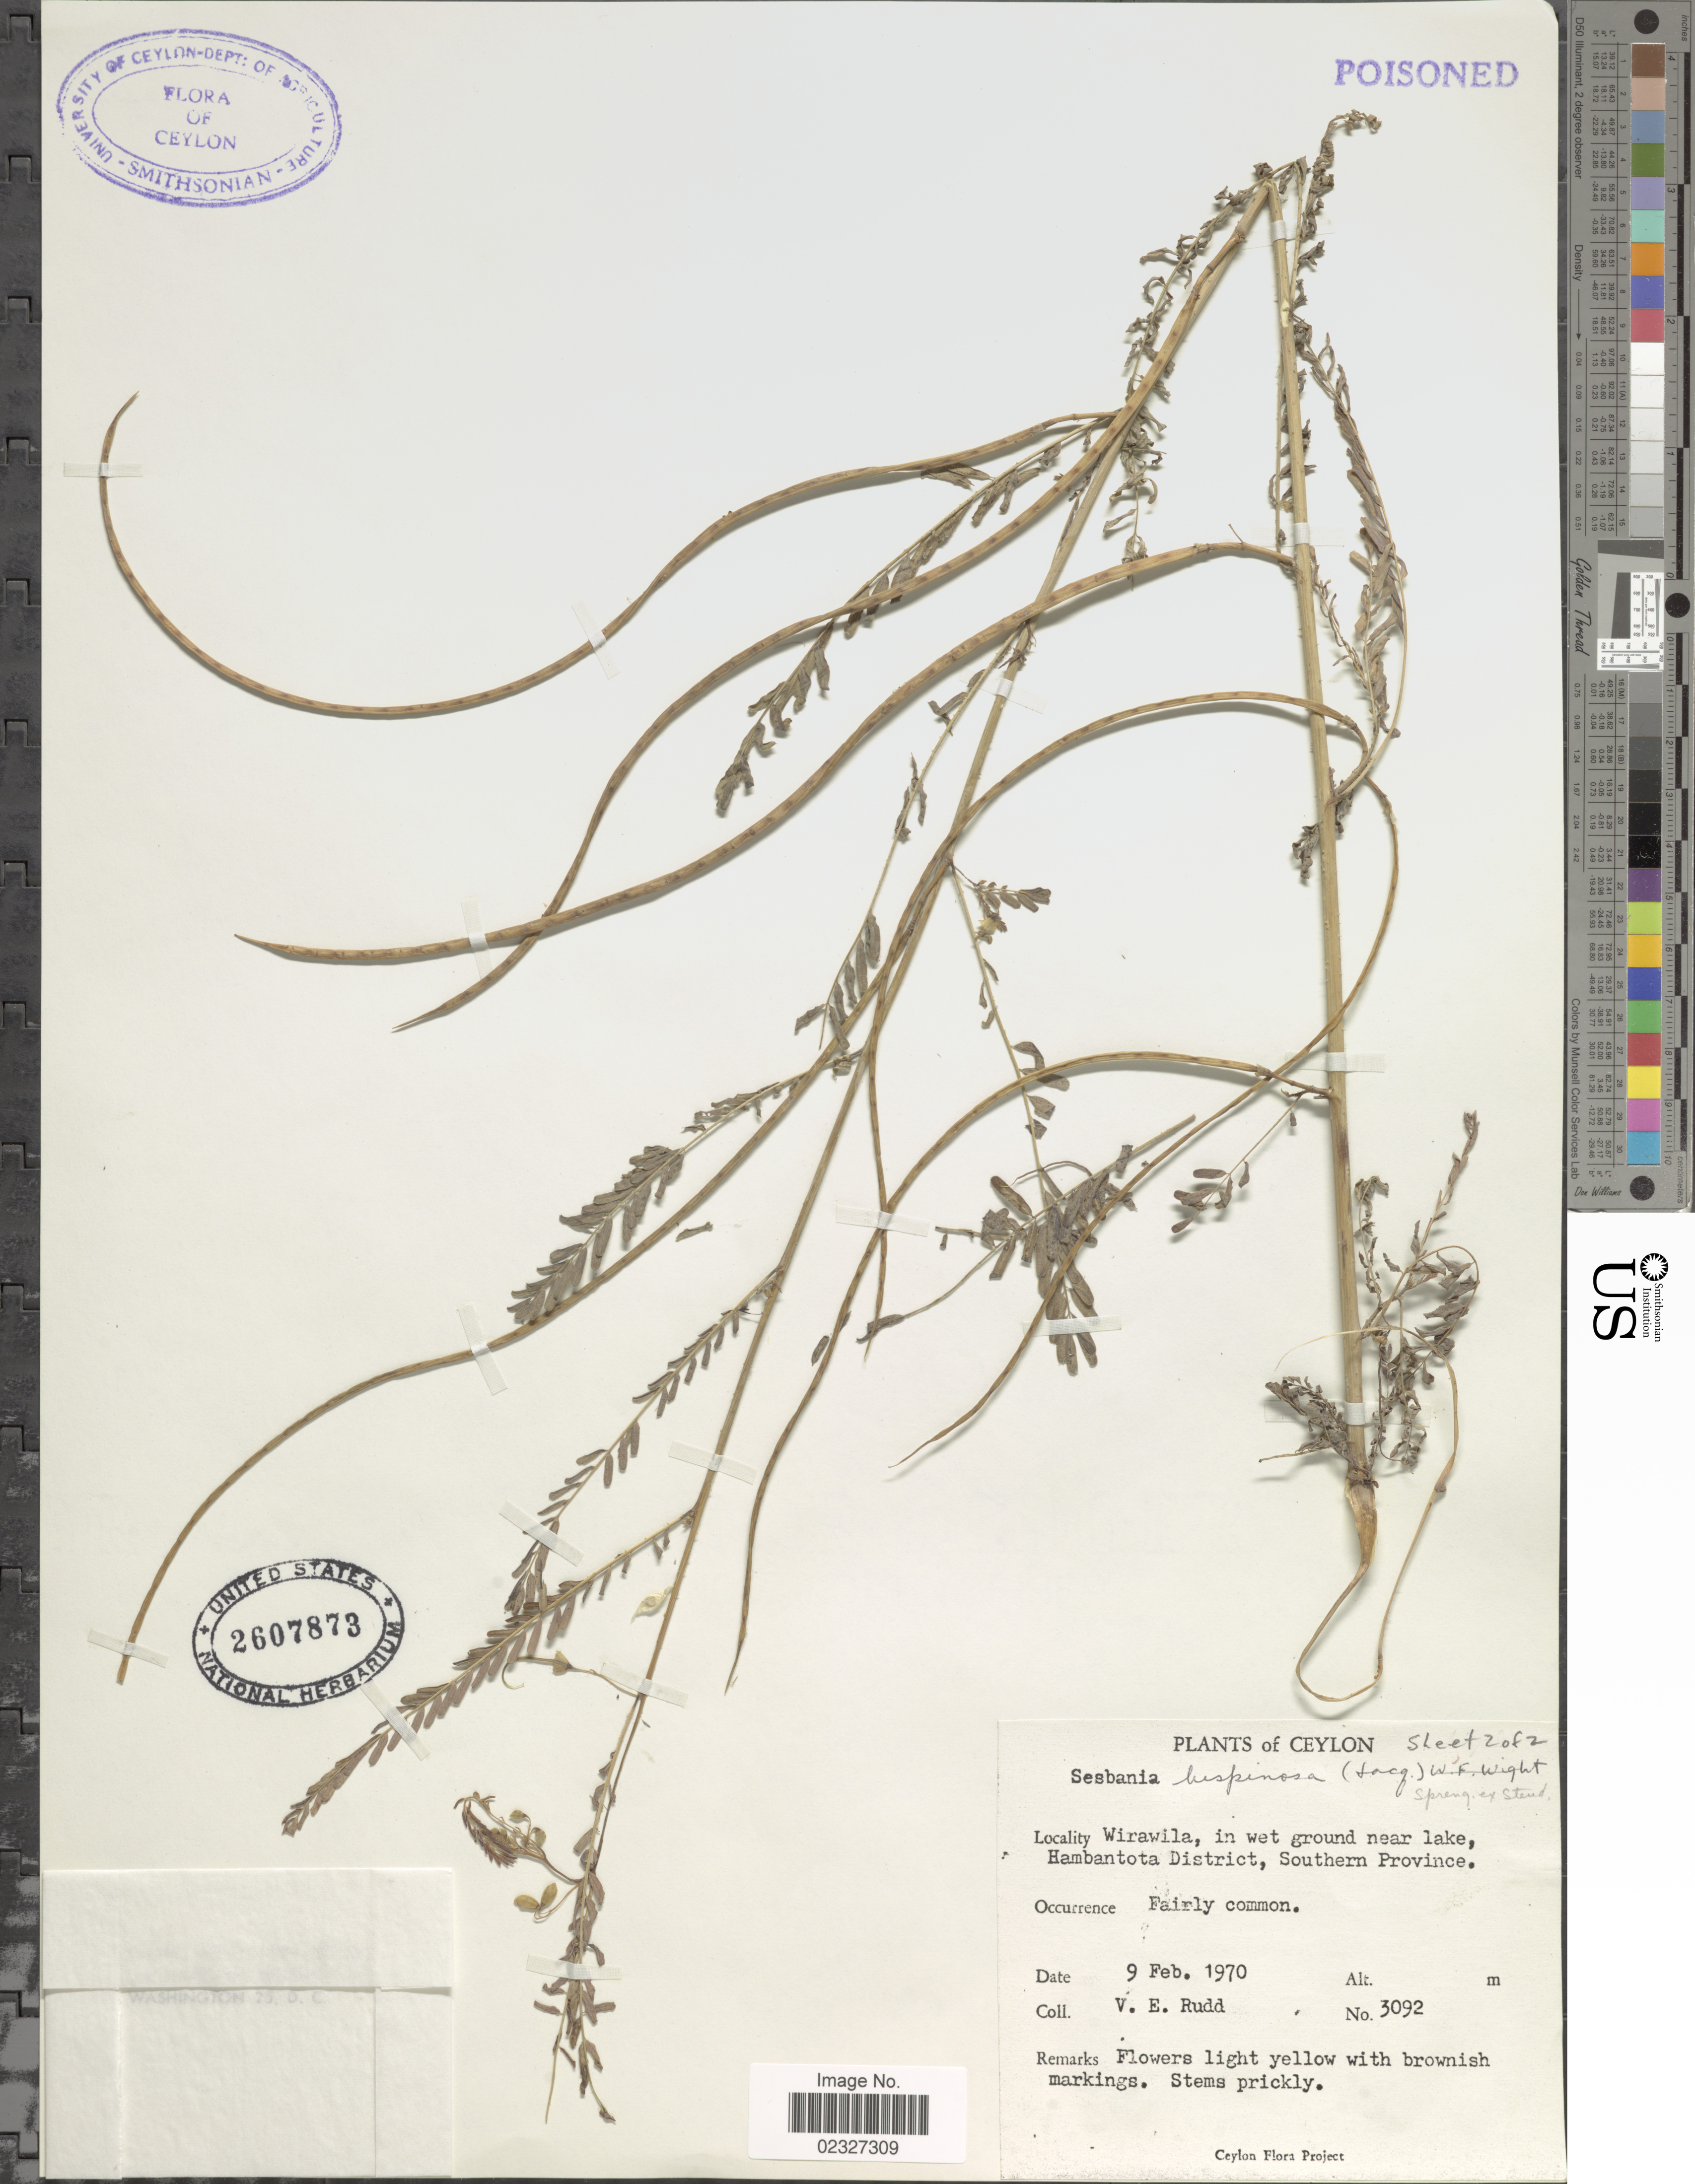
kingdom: Plantae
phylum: Tracheophyta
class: Magnoliopsida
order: Fabales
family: Fabaceae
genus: Sesbania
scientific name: Sesbania bispinosa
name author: (Jacq.) Steud.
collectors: V. E. Rudd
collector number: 3092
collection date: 1970-02-09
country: Sri Lanka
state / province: Southern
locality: Ceylon, Wirawila, Hambantota District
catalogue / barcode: US 2607873